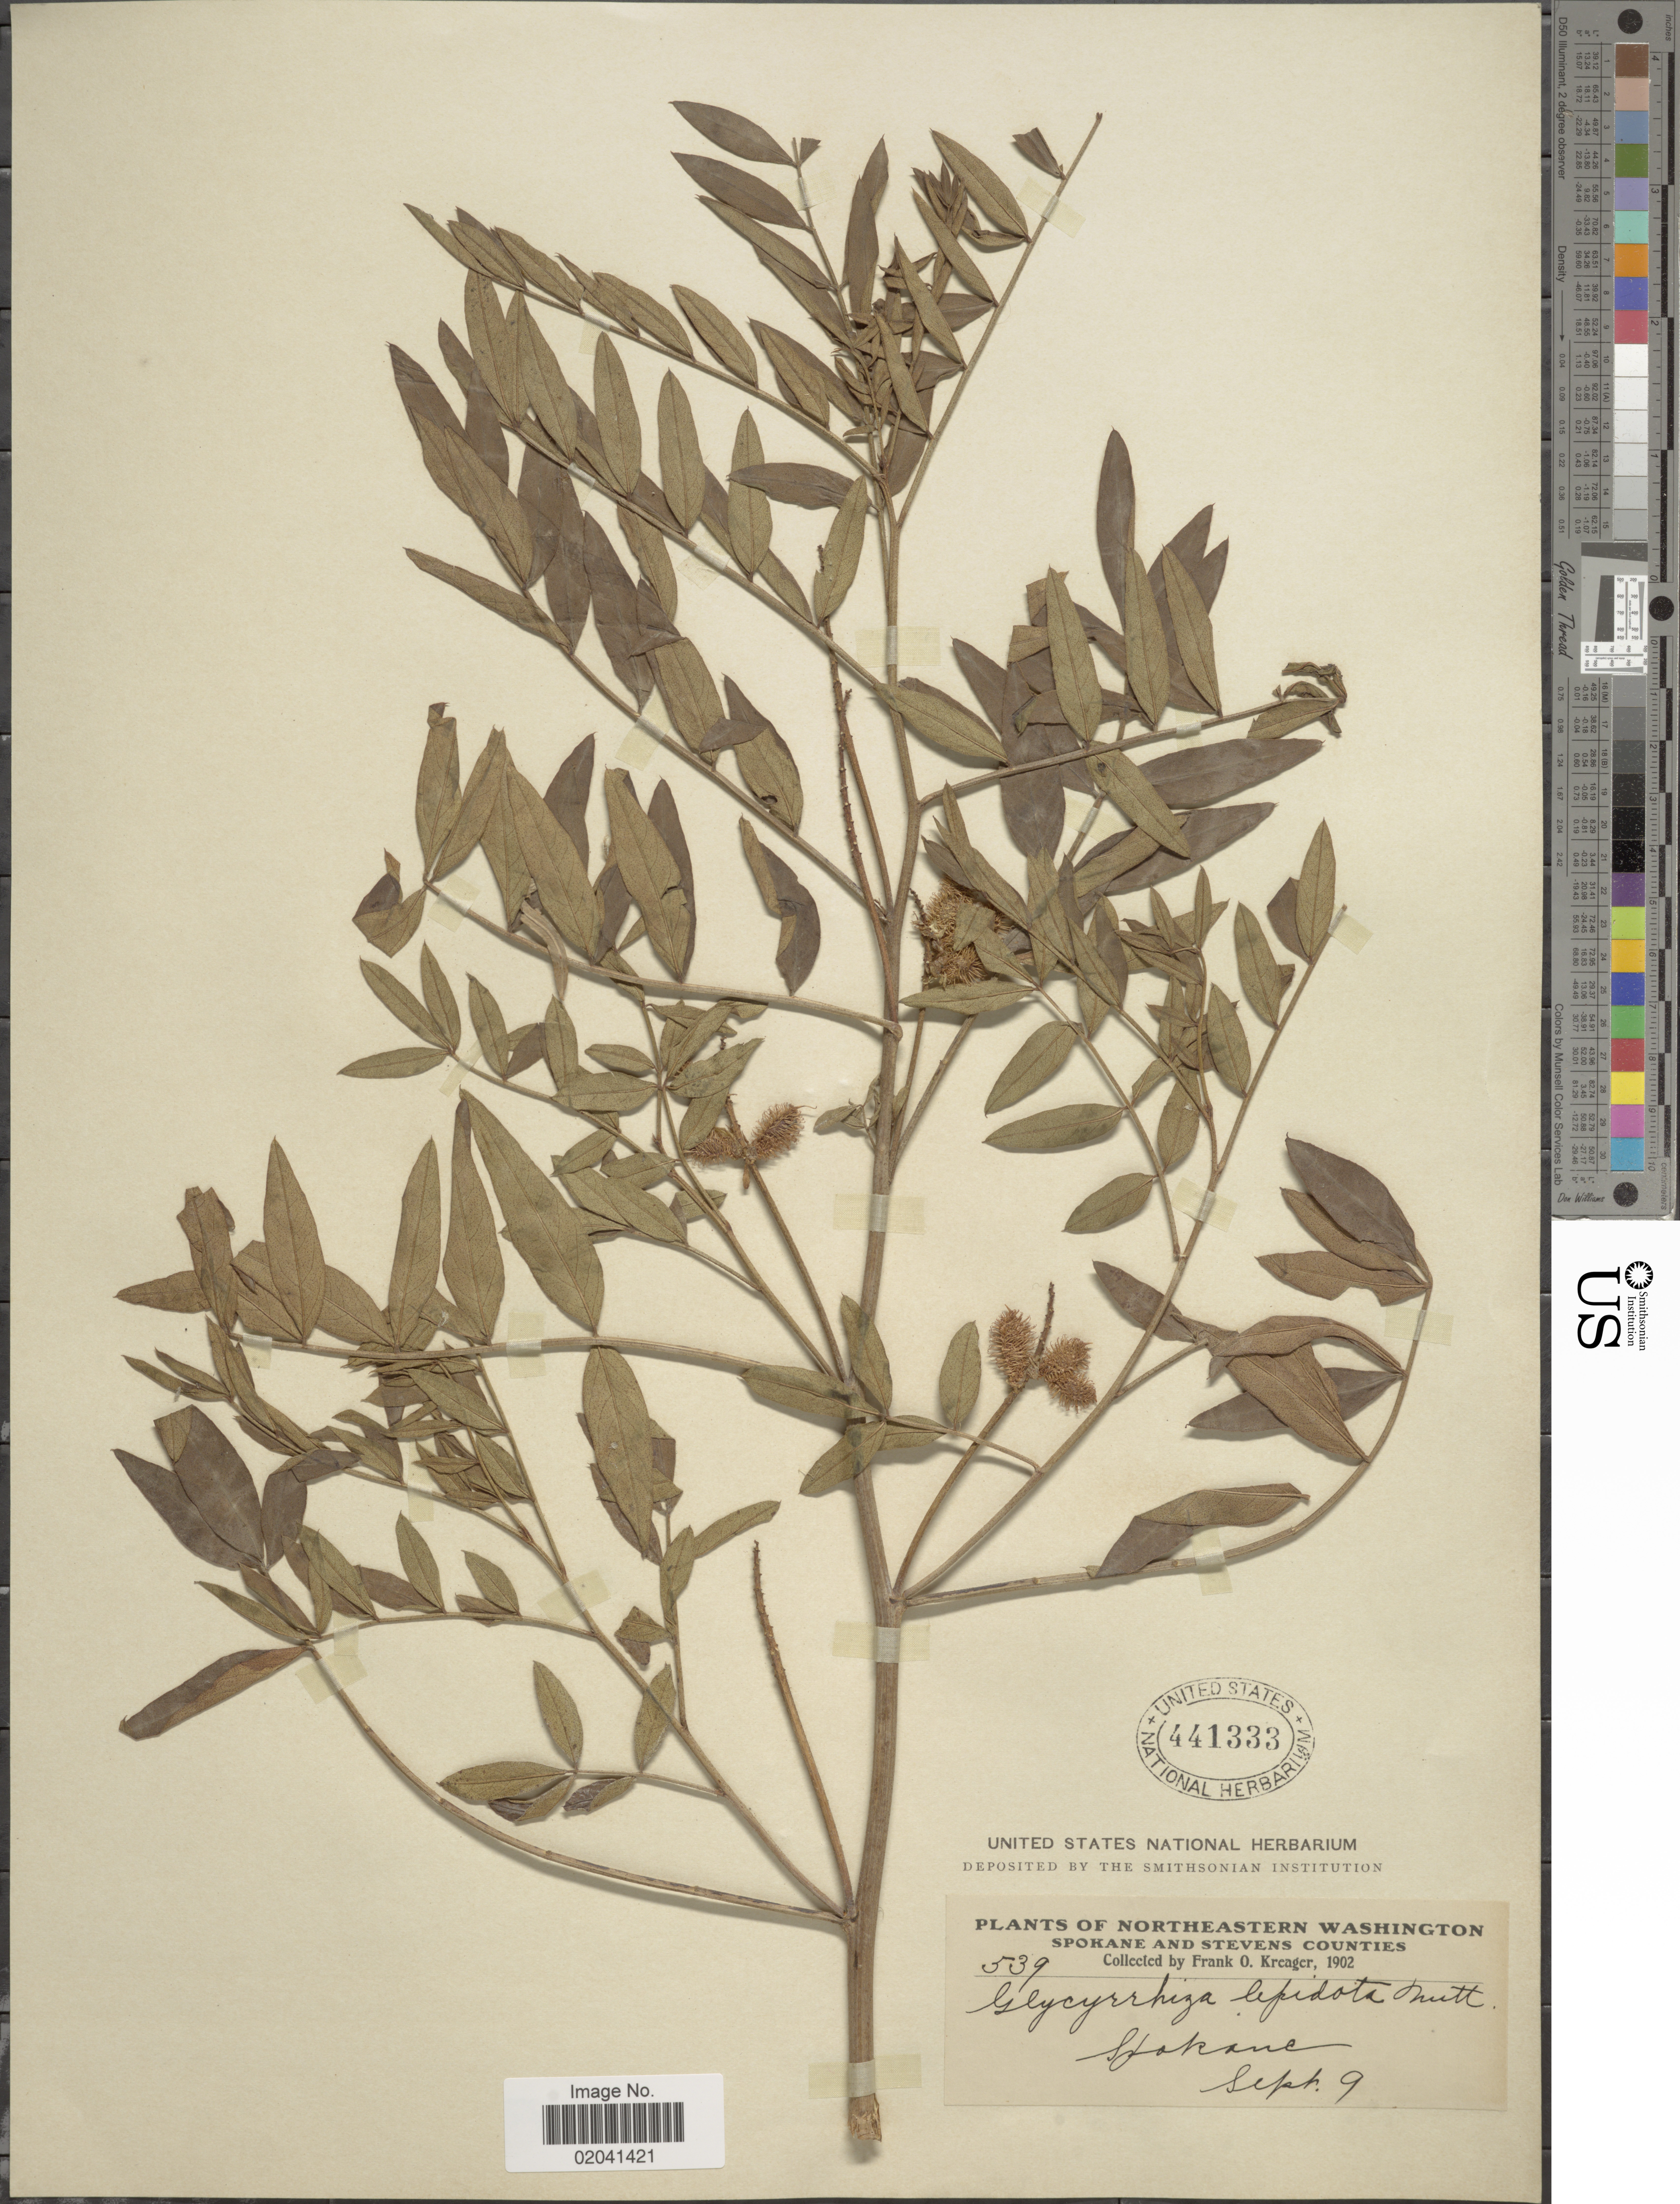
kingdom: Plantae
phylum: Tracheophyta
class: Magnoliopsida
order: Fabales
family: Fabaceae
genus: Glycyrrhiza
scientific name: Glycyrrhiza lepidota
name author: Pursh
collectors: F. Kreager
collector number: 539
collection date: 1902-09-09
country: United States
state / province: Washington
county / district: Spokane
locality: Northeastern Washington. Spokane County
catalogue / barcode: US 441333